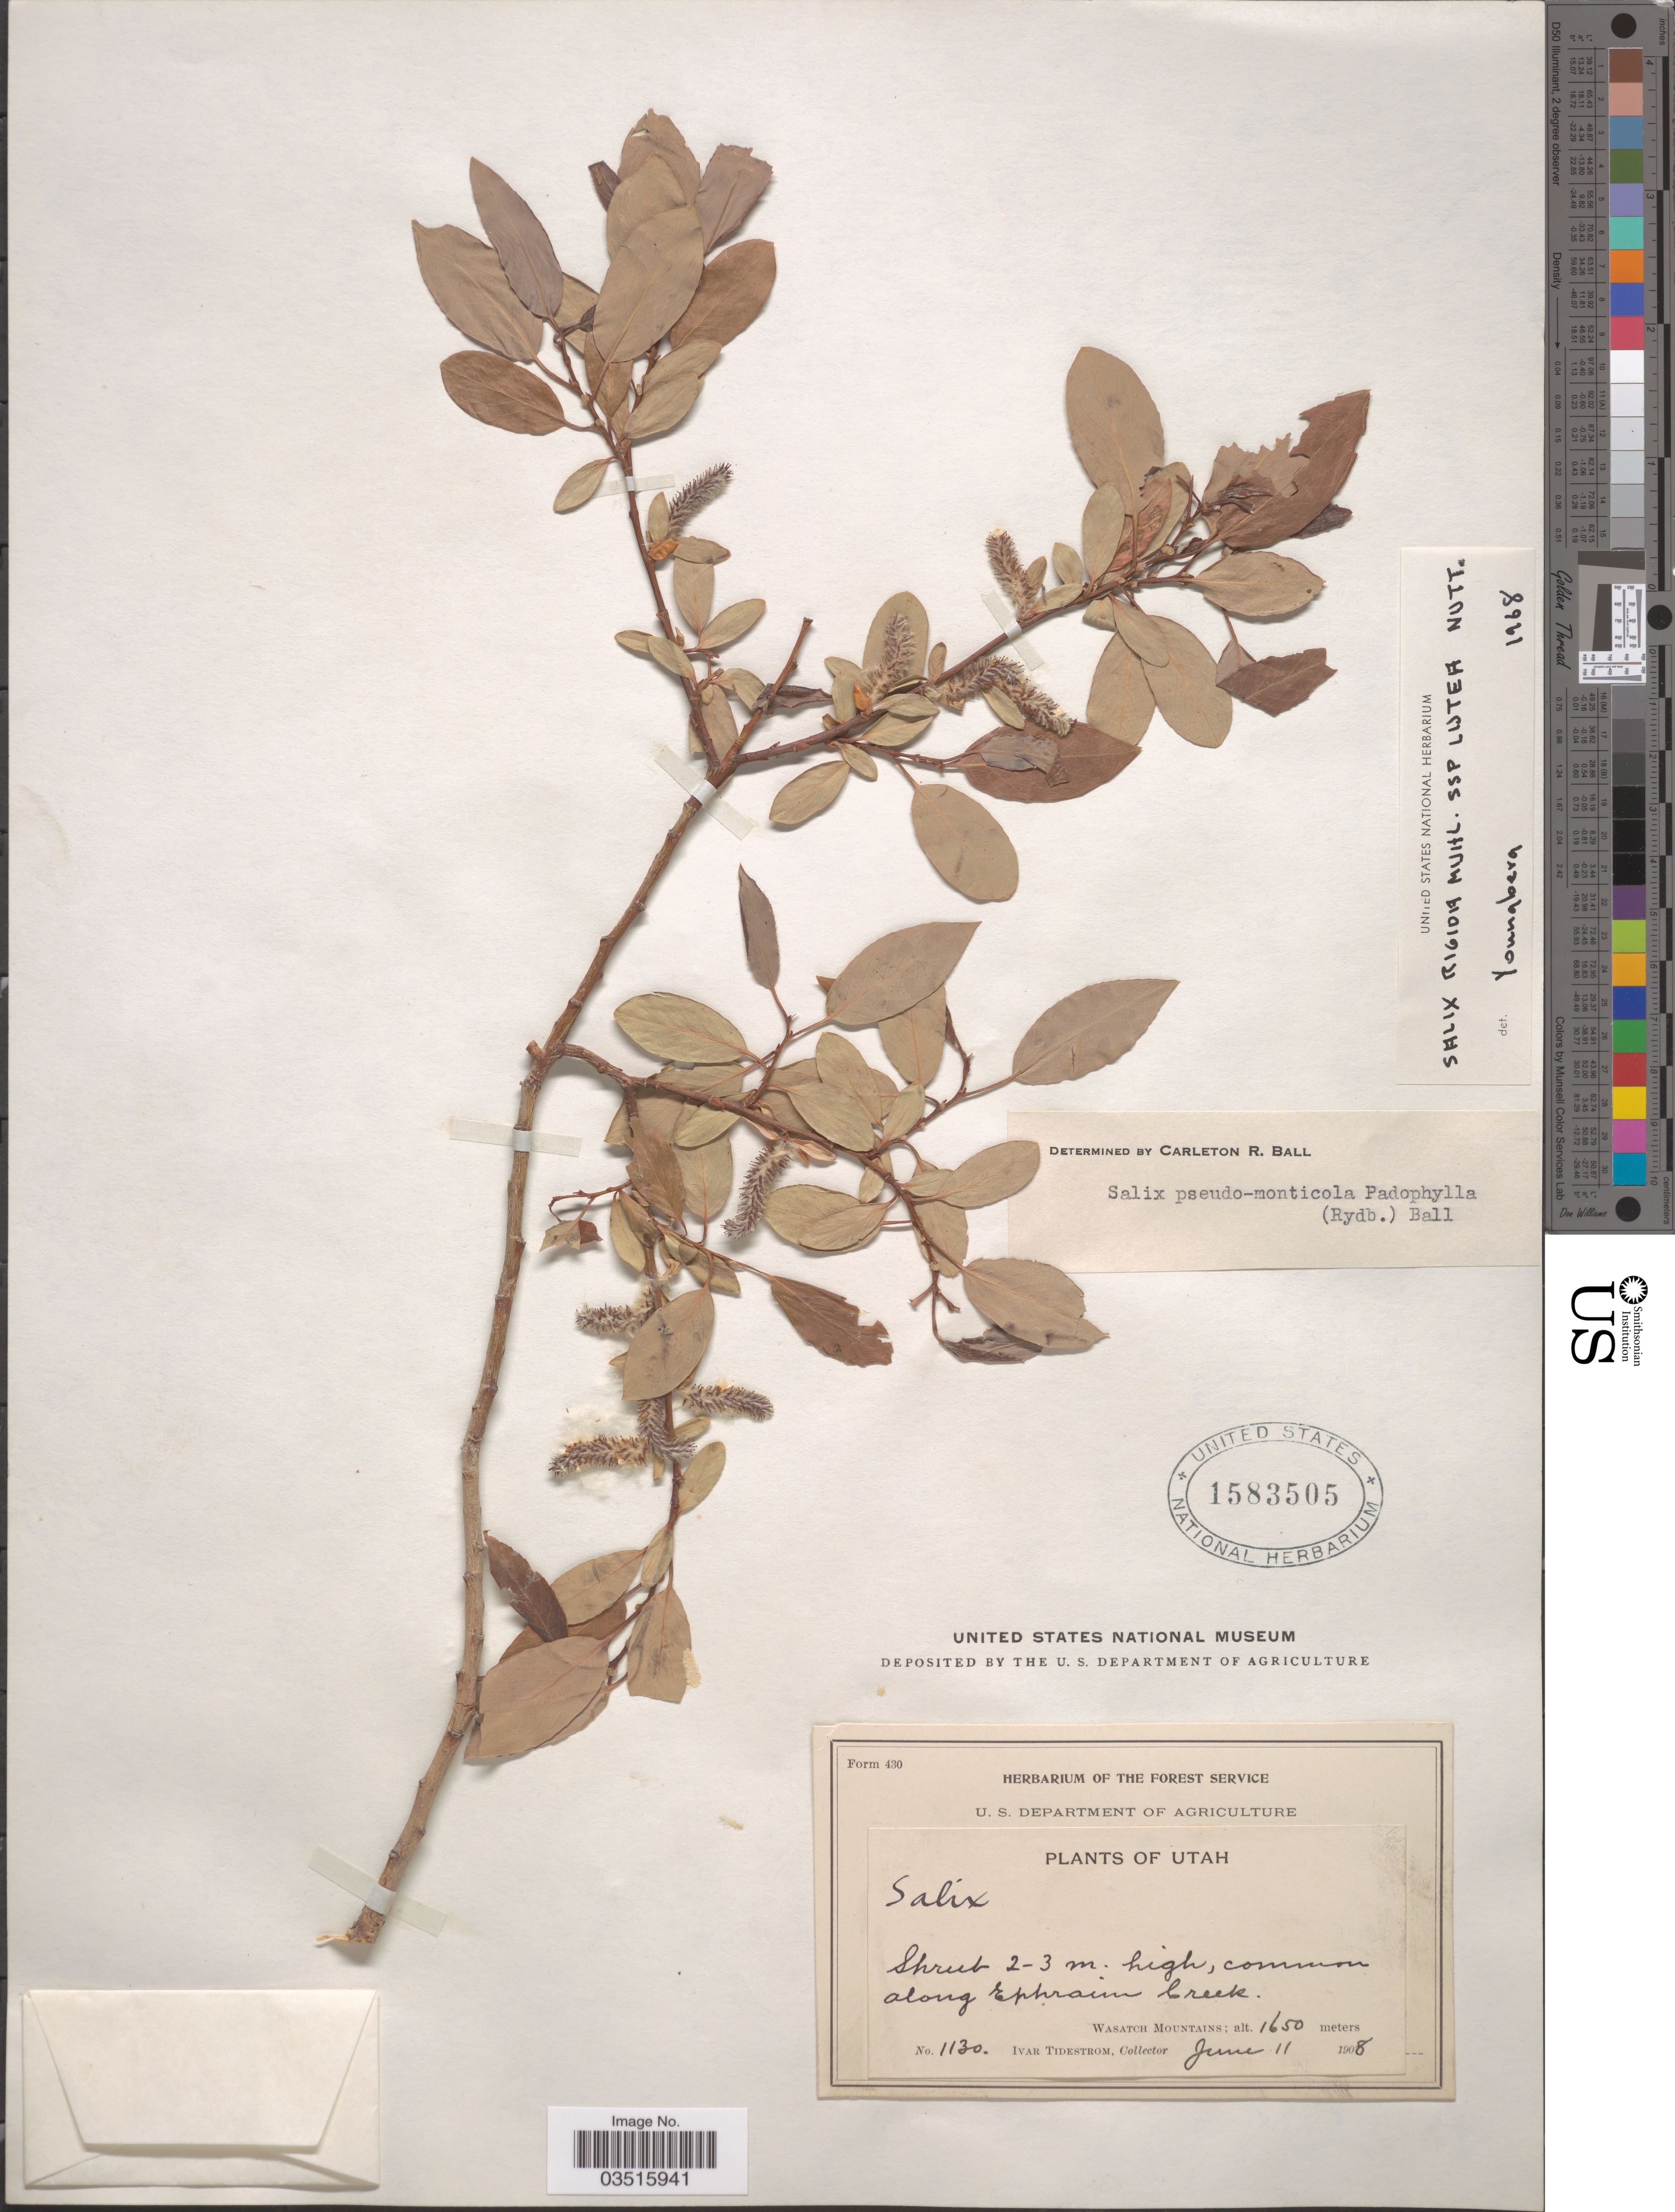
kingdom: Plantae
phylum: Tracheophyta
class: Magnoliopsida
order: Malpighiales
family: Salicaceae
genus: Salix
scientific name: Salix monticola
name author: Bebb.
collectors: I. F. Tidestrom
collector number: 1130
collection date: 1908-06-11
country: United States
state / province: Utah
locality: Along Ephraim Creek. Wasatch Mountains.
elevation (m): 1650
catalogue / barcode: US 1583505